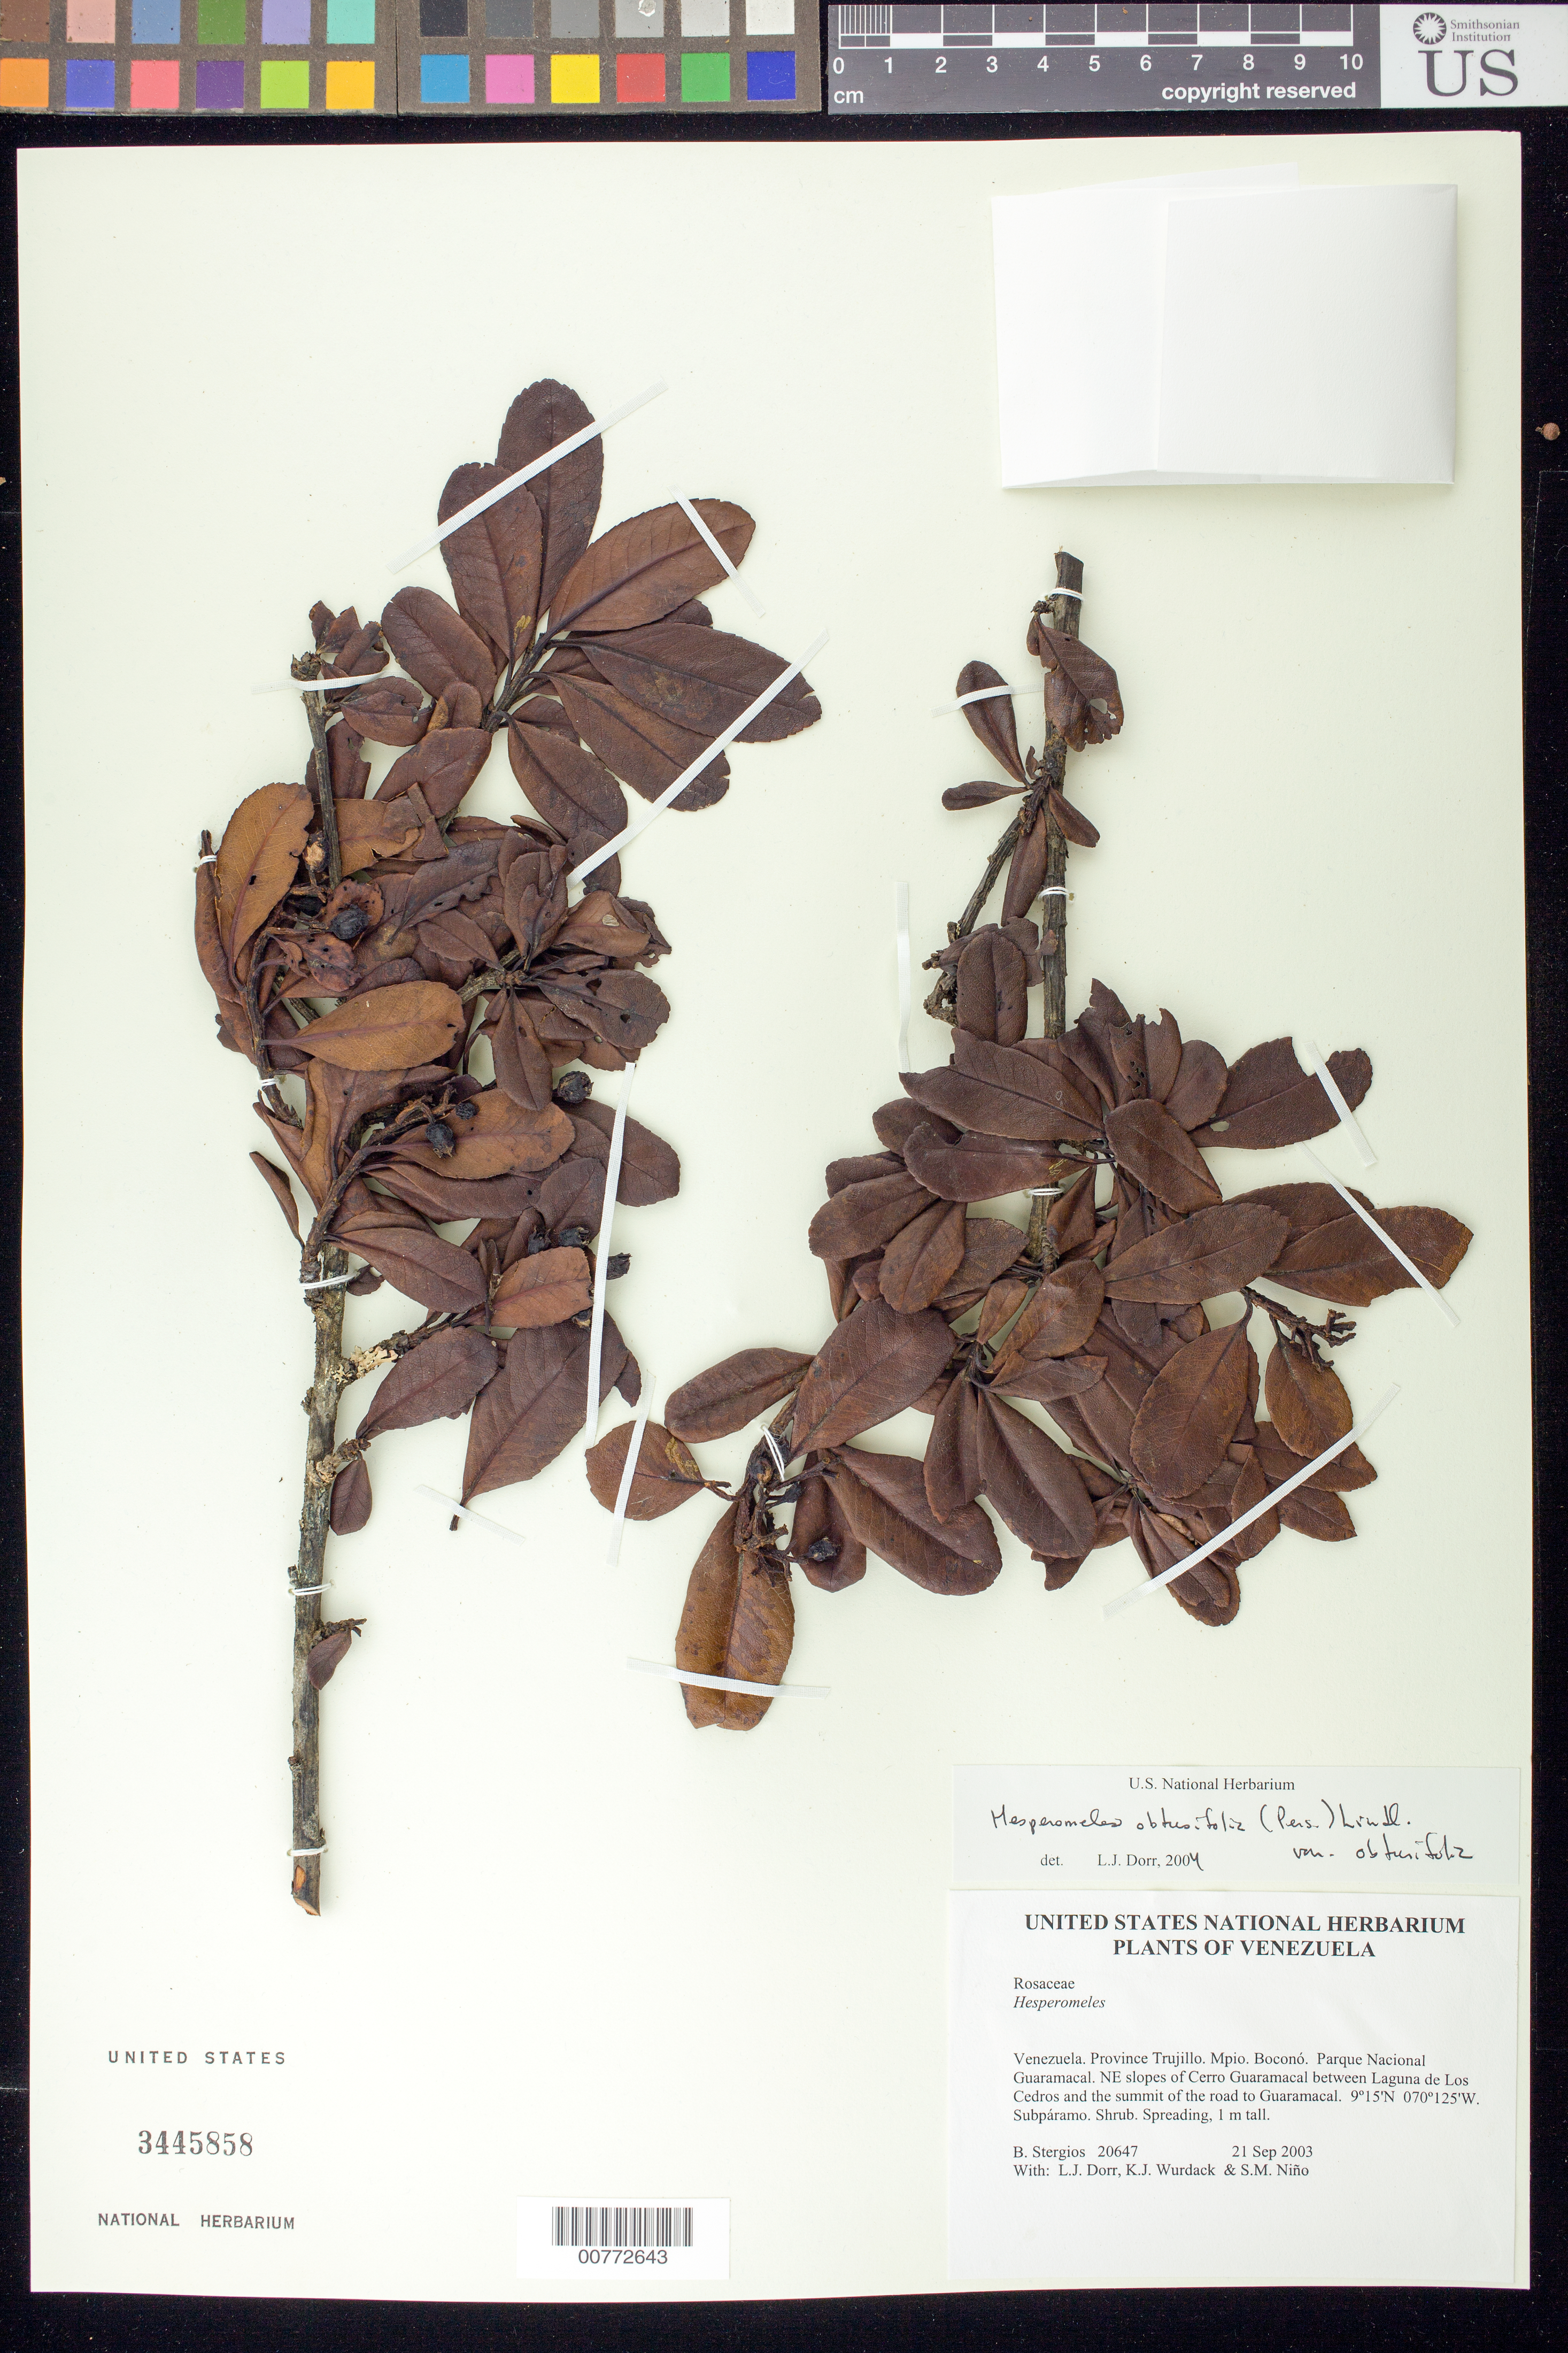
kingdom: Plantae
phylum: Tracheophyta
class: Magnoliopsida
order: Rosales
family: Rosaceae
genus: Hesperomeles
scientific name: Hesperomeles obtusifolia var. obtusifolia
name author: (Pers.) Lindl.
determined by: Dorr, L. J., (BOT), Smithsonian Institution - National Museum of Natural History (UNITED STATES)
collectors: B. G. Stergios, L. J. Dorr, K. Wurdack & S. M. Niño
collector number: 20647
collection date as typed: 21 Sep 2003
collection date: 2003-09-21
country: Venezuela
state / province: Trujillo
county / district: Boconó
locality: Parque Nacional Guaramacal. NE slopes of Cerro Guaramacal between Laguna de Los Cedros and the summit of the road to Guaramacal.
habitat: Subpáramo.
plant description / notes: PORT, US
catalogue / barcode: US 3445858